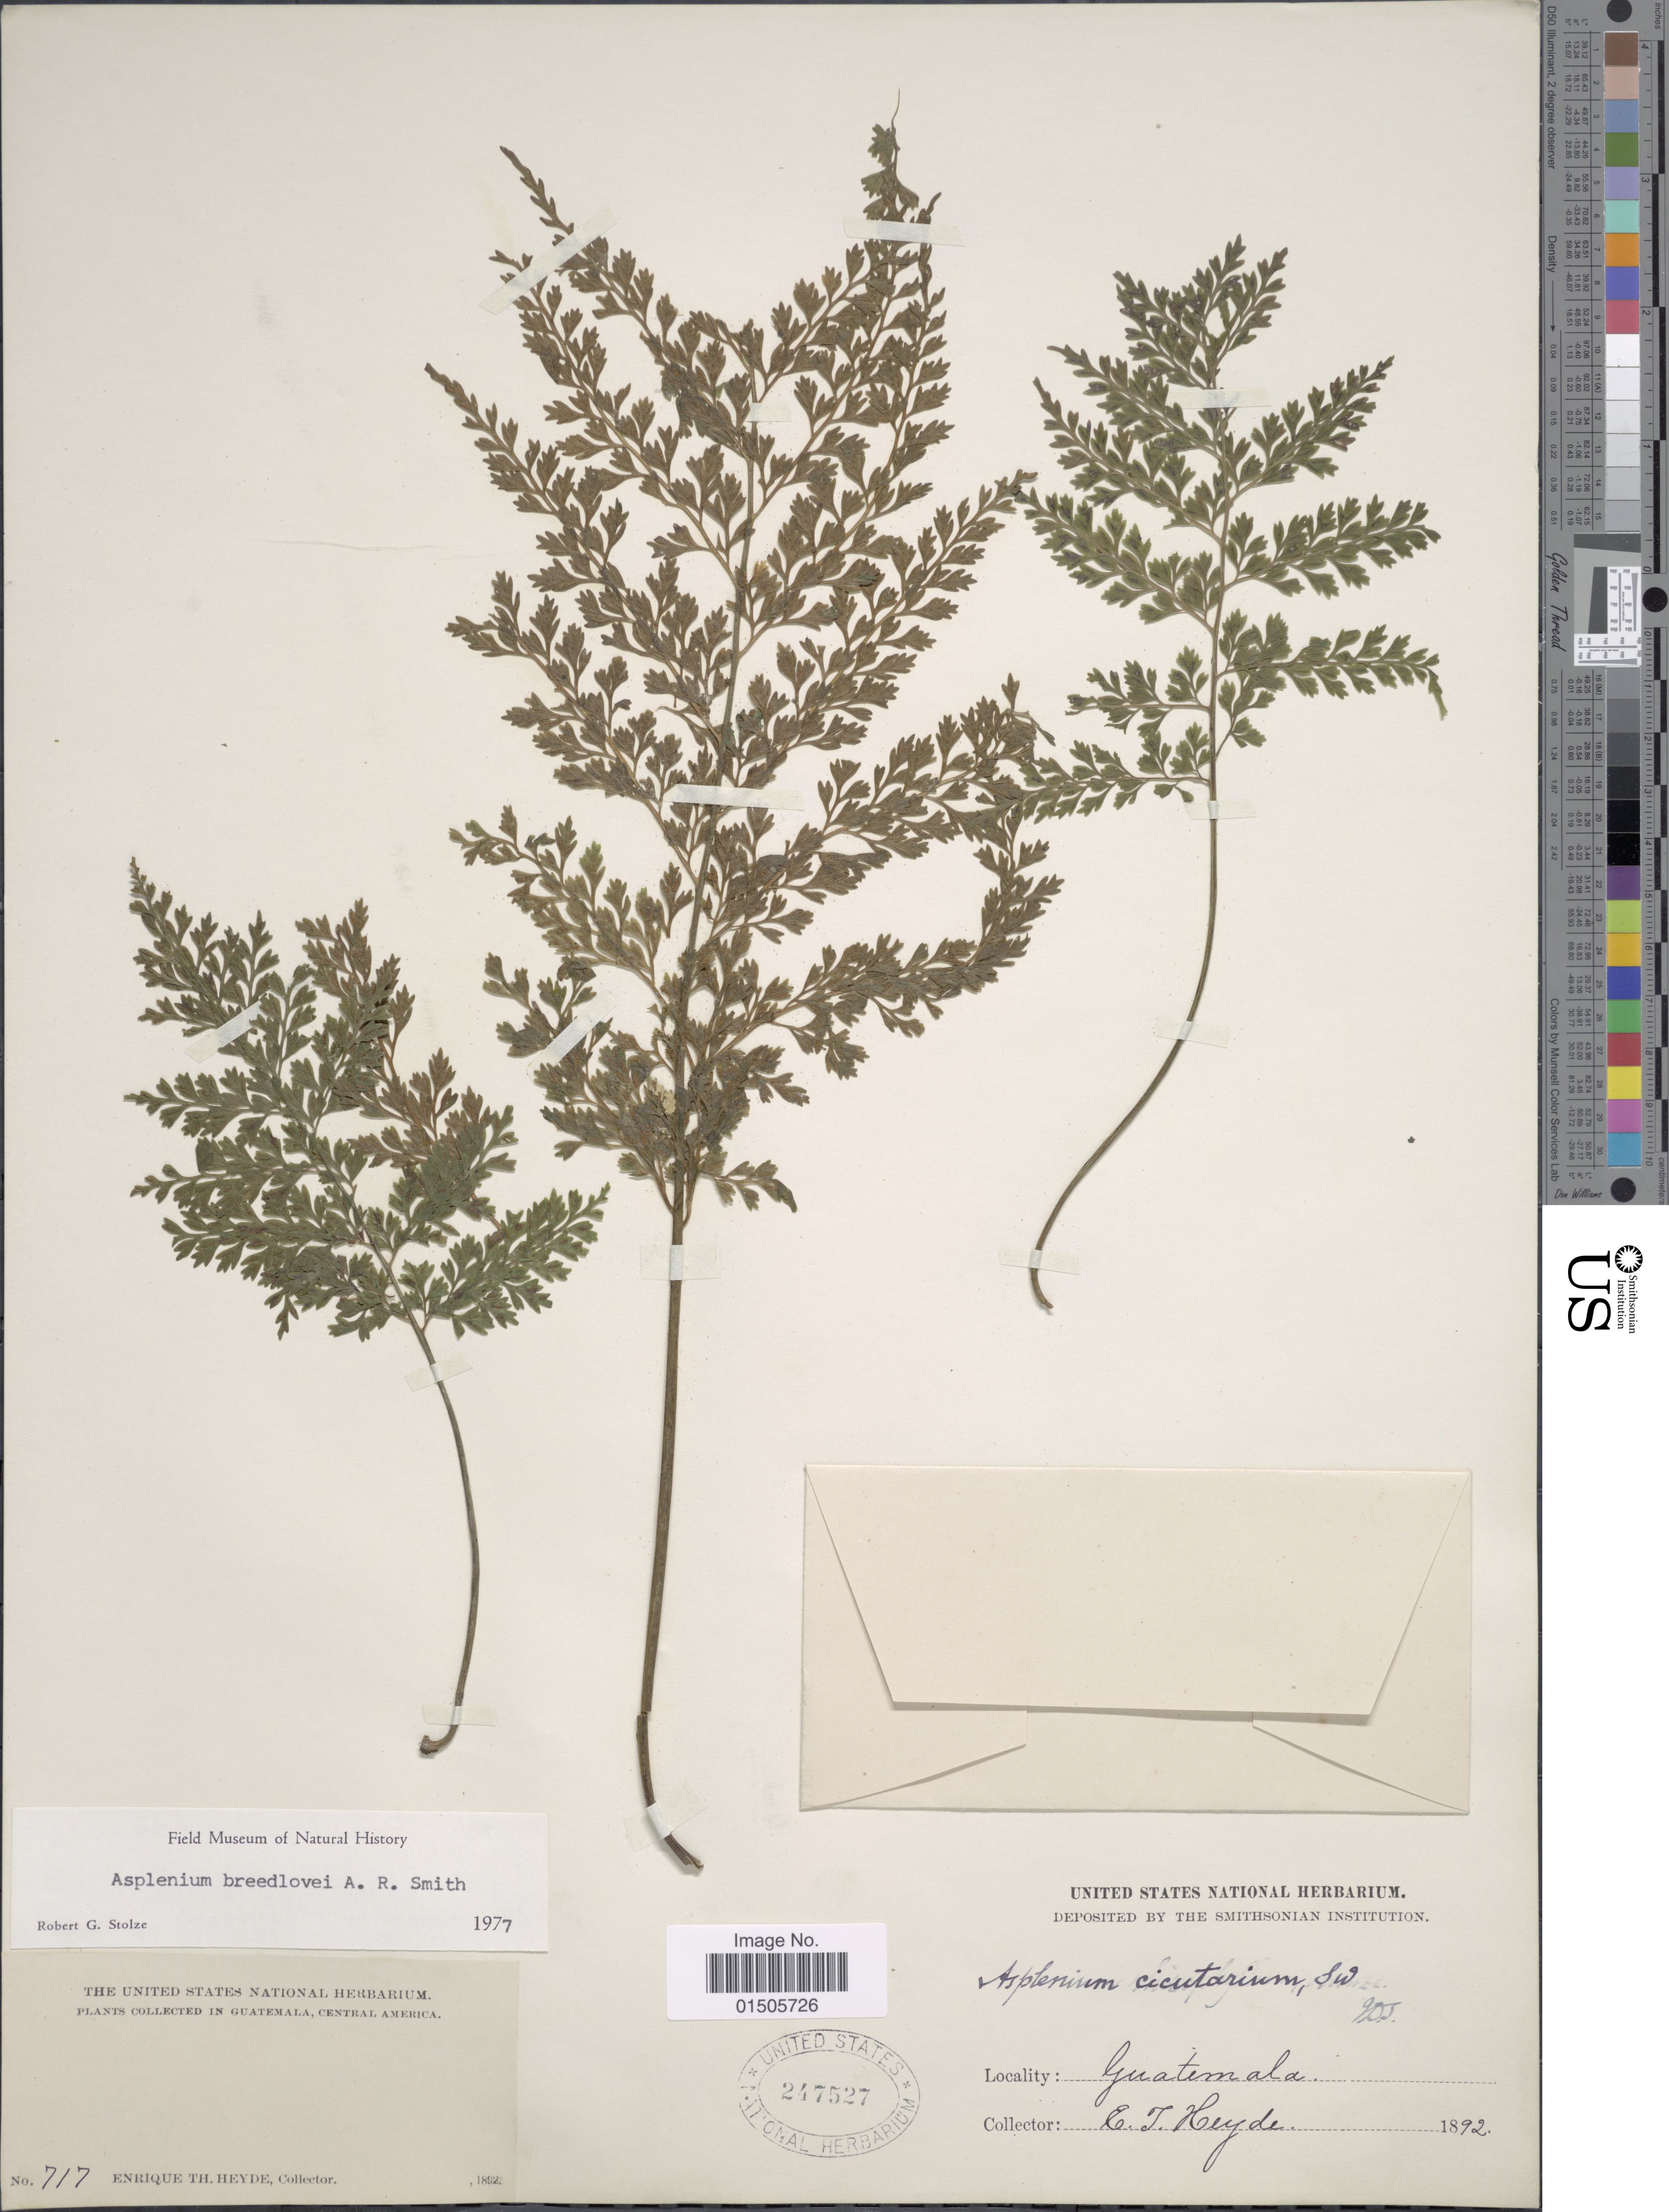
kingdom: Plantae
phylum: Tracheophyta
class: Polypodiopsida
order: Polypodiales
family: Aspleniaceae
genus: Asplenium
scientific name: Asplenium breedlovei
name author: A.R. Sm.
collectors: E. T. Heyde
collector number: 717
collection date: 1892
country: Guatemala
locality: Central America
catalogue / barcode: US 247527